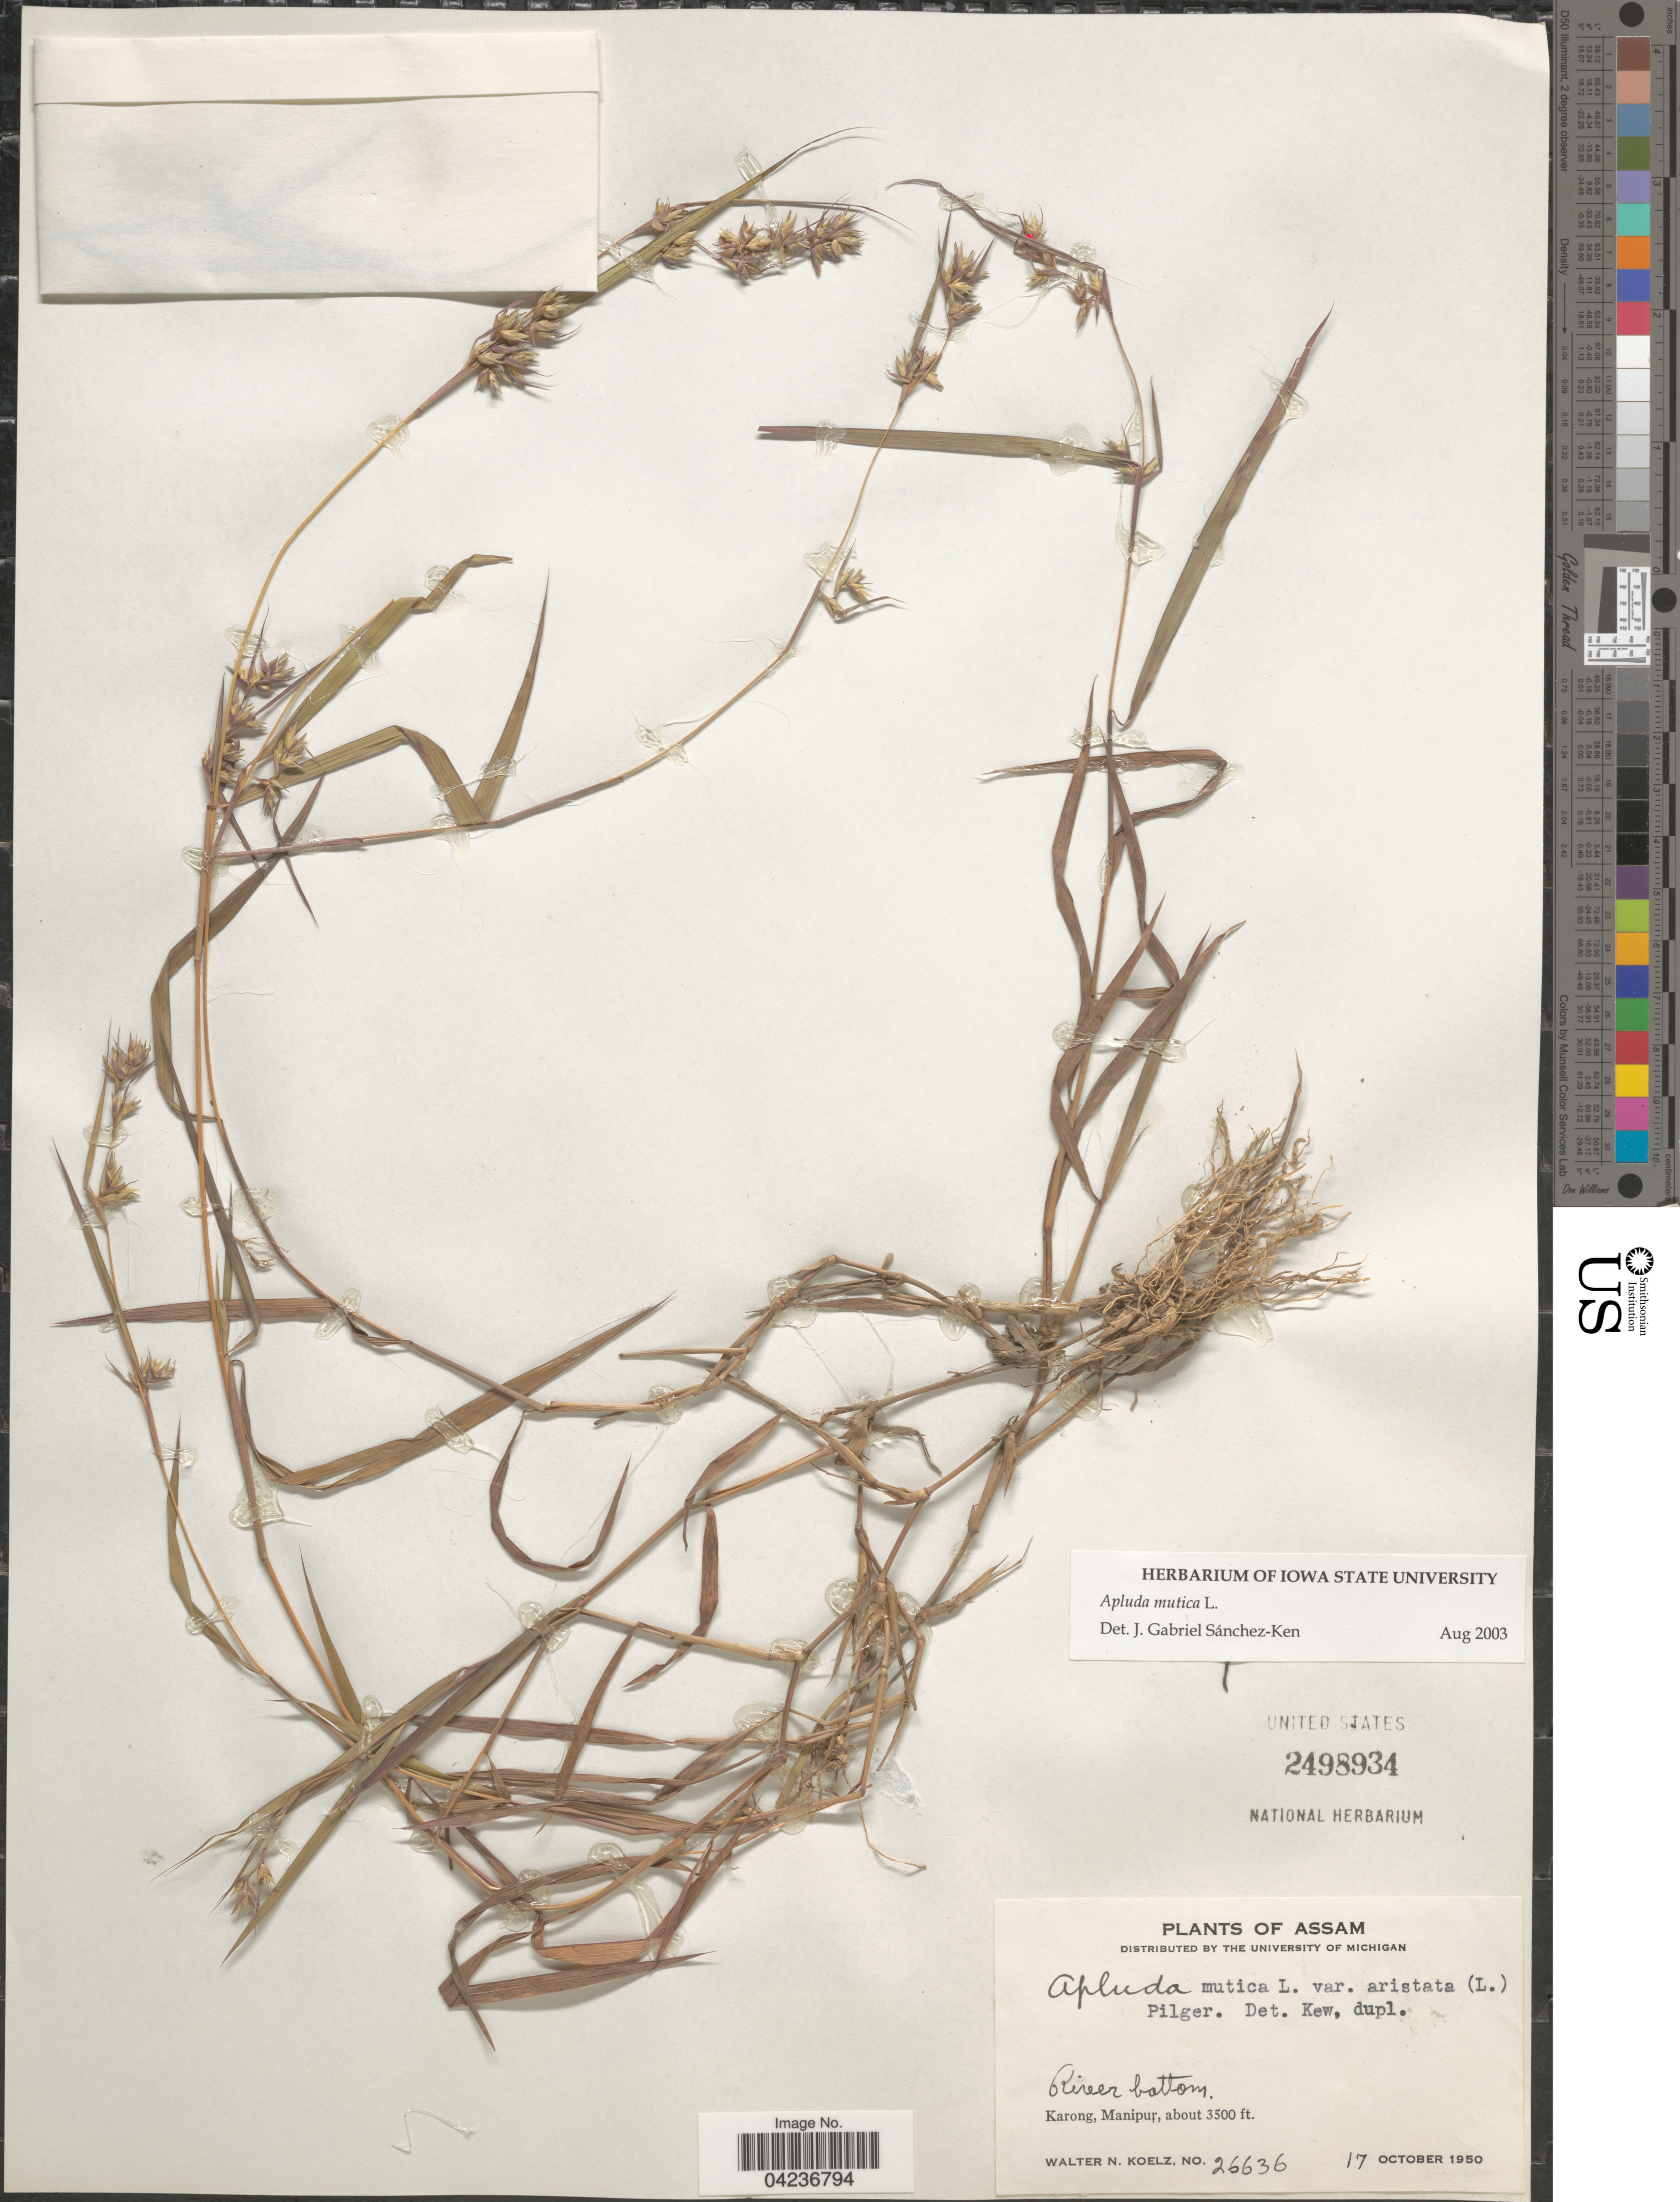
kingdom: Plantae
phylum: Tracheophyta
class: Liliopsida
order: Poales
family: Poaceae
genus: Apluda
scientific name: Apluda mutica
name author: L.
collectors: W. N. Koelz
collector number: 26636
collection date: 1950-10-17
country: India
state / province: Manipur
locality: Karong, Manipur.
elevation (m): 1067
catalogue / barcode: US 2498934